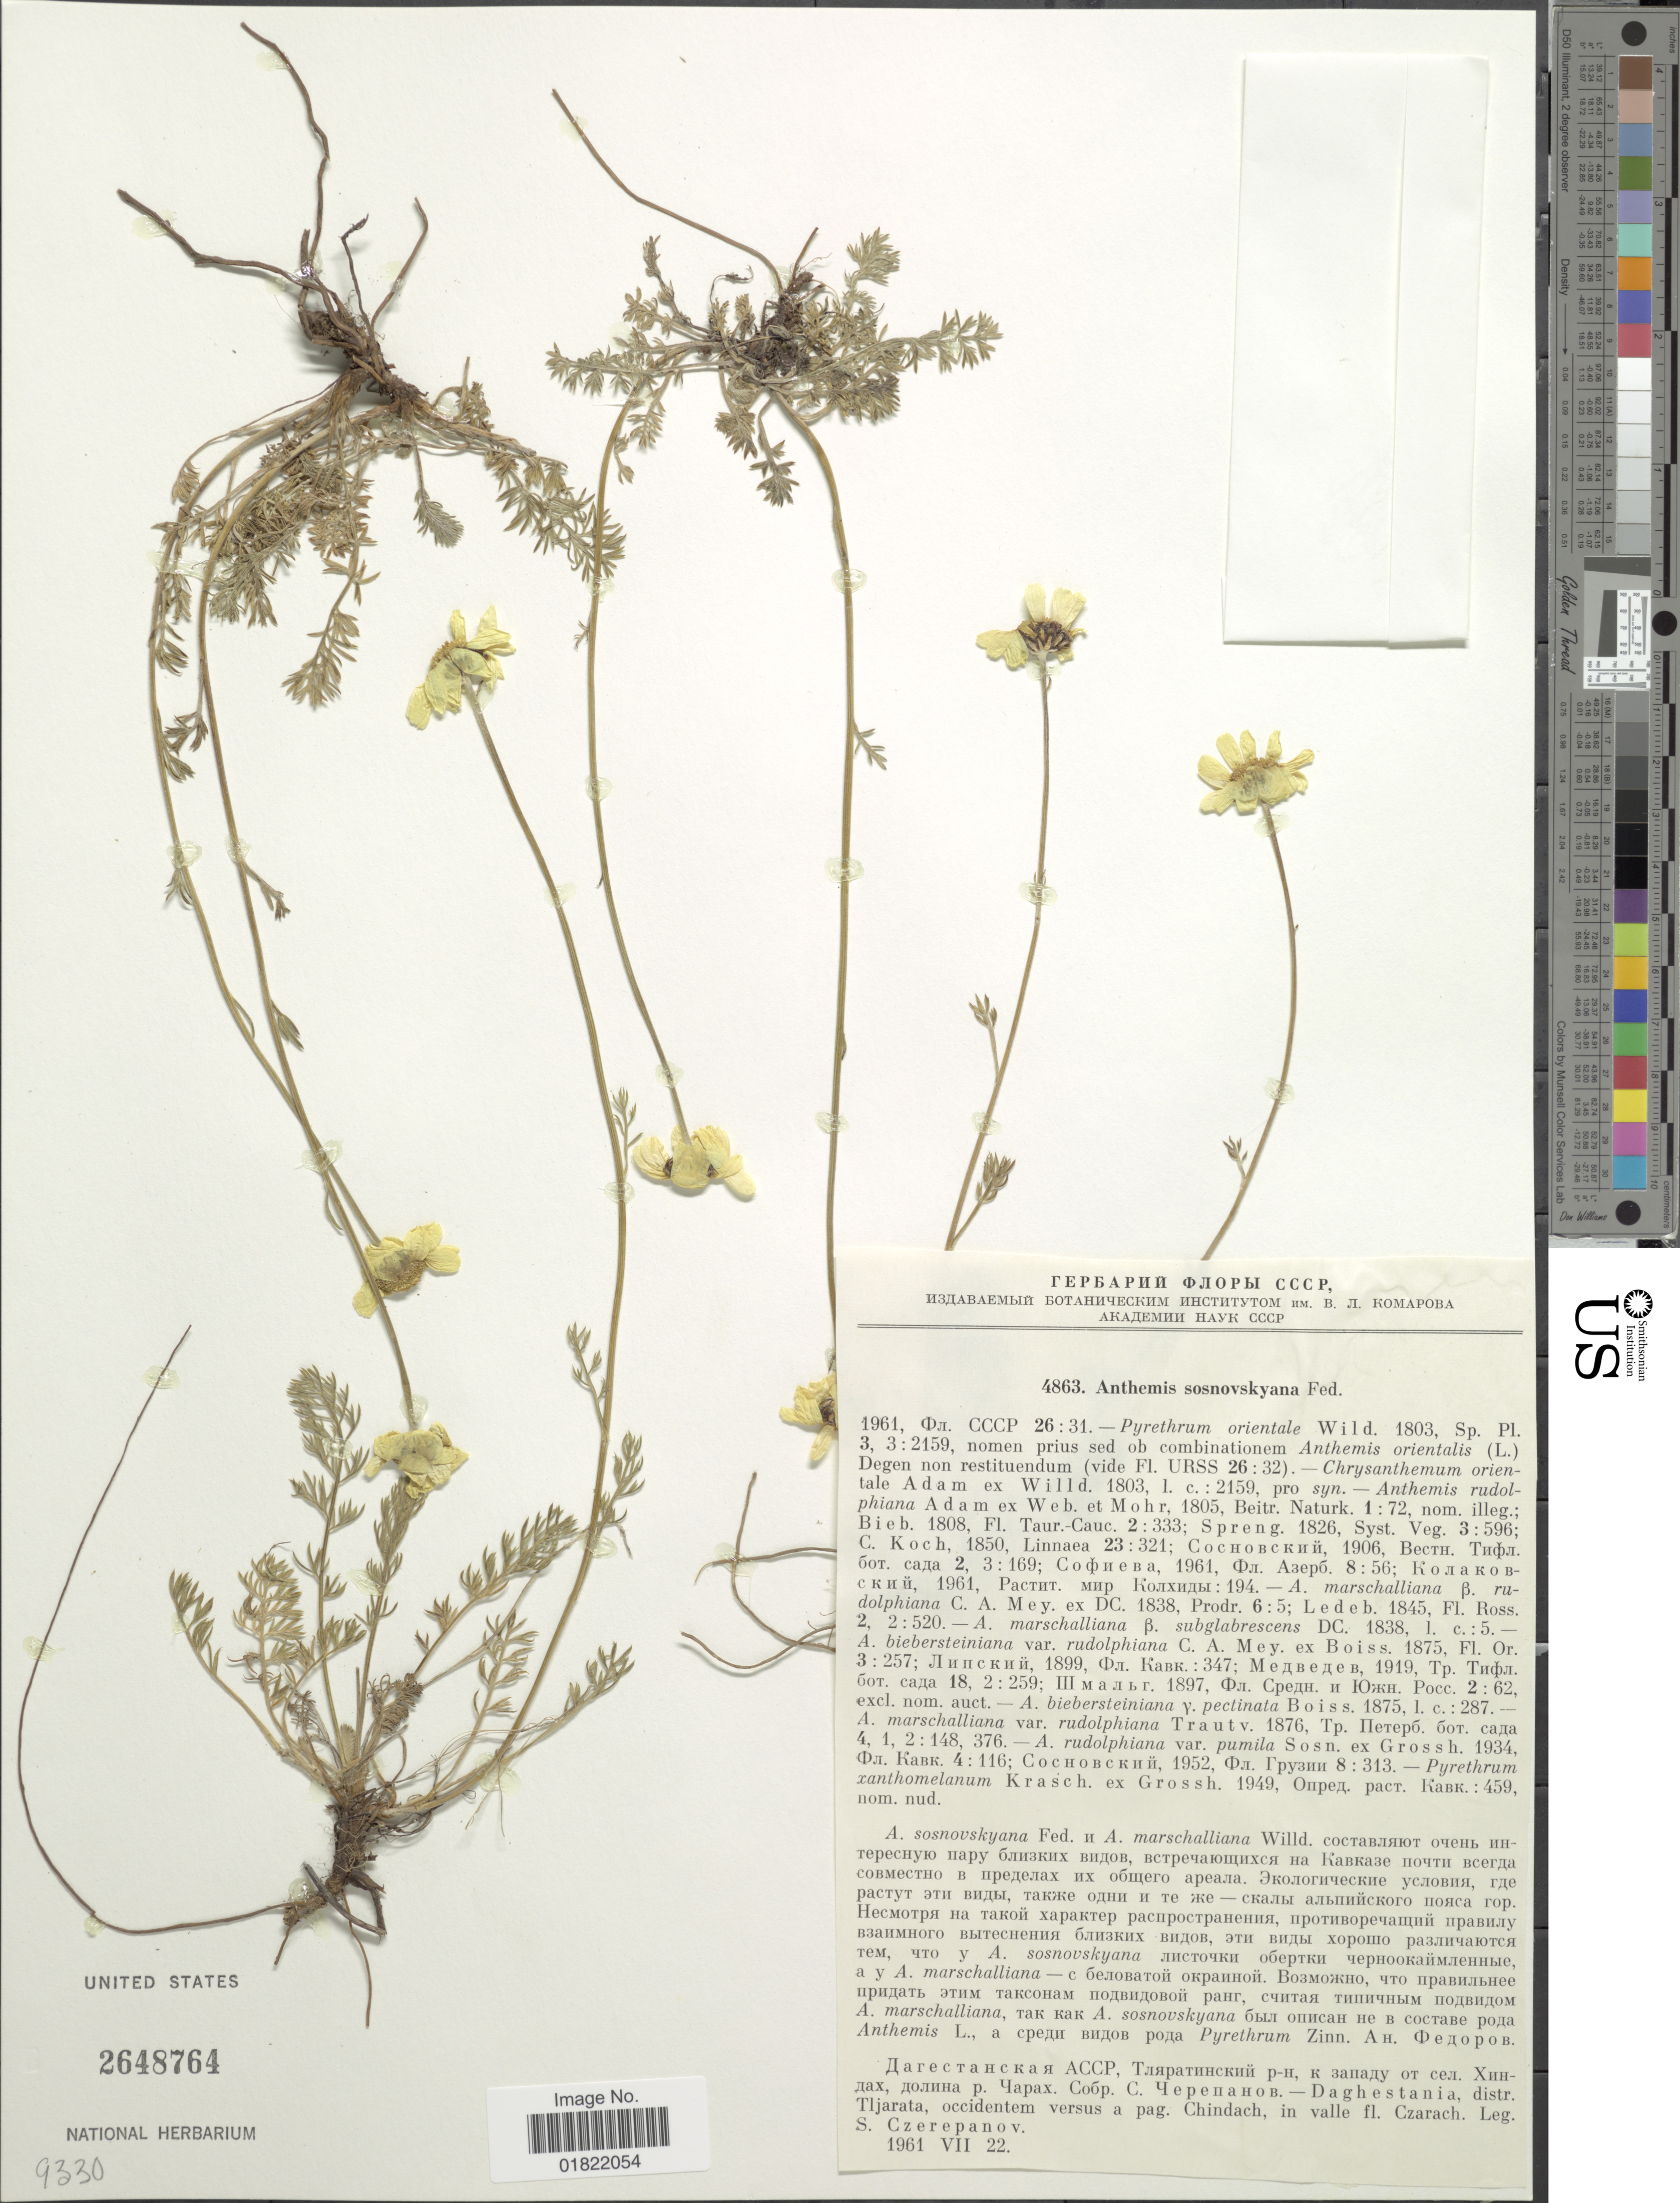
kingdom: Plantae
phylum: Tracheophyta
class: Magnoliopsida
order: Asterales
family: Asteraceae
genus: Anthemis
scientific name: Anthemis sosnovskyana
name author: Fed.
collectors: S. Czerepanov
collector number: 4863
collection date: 1961-07-22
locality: Daghestania, distr. Tljarata, occidentem versus a pag. Chindach, in valle fl. Czarach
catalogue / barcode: US 2648764